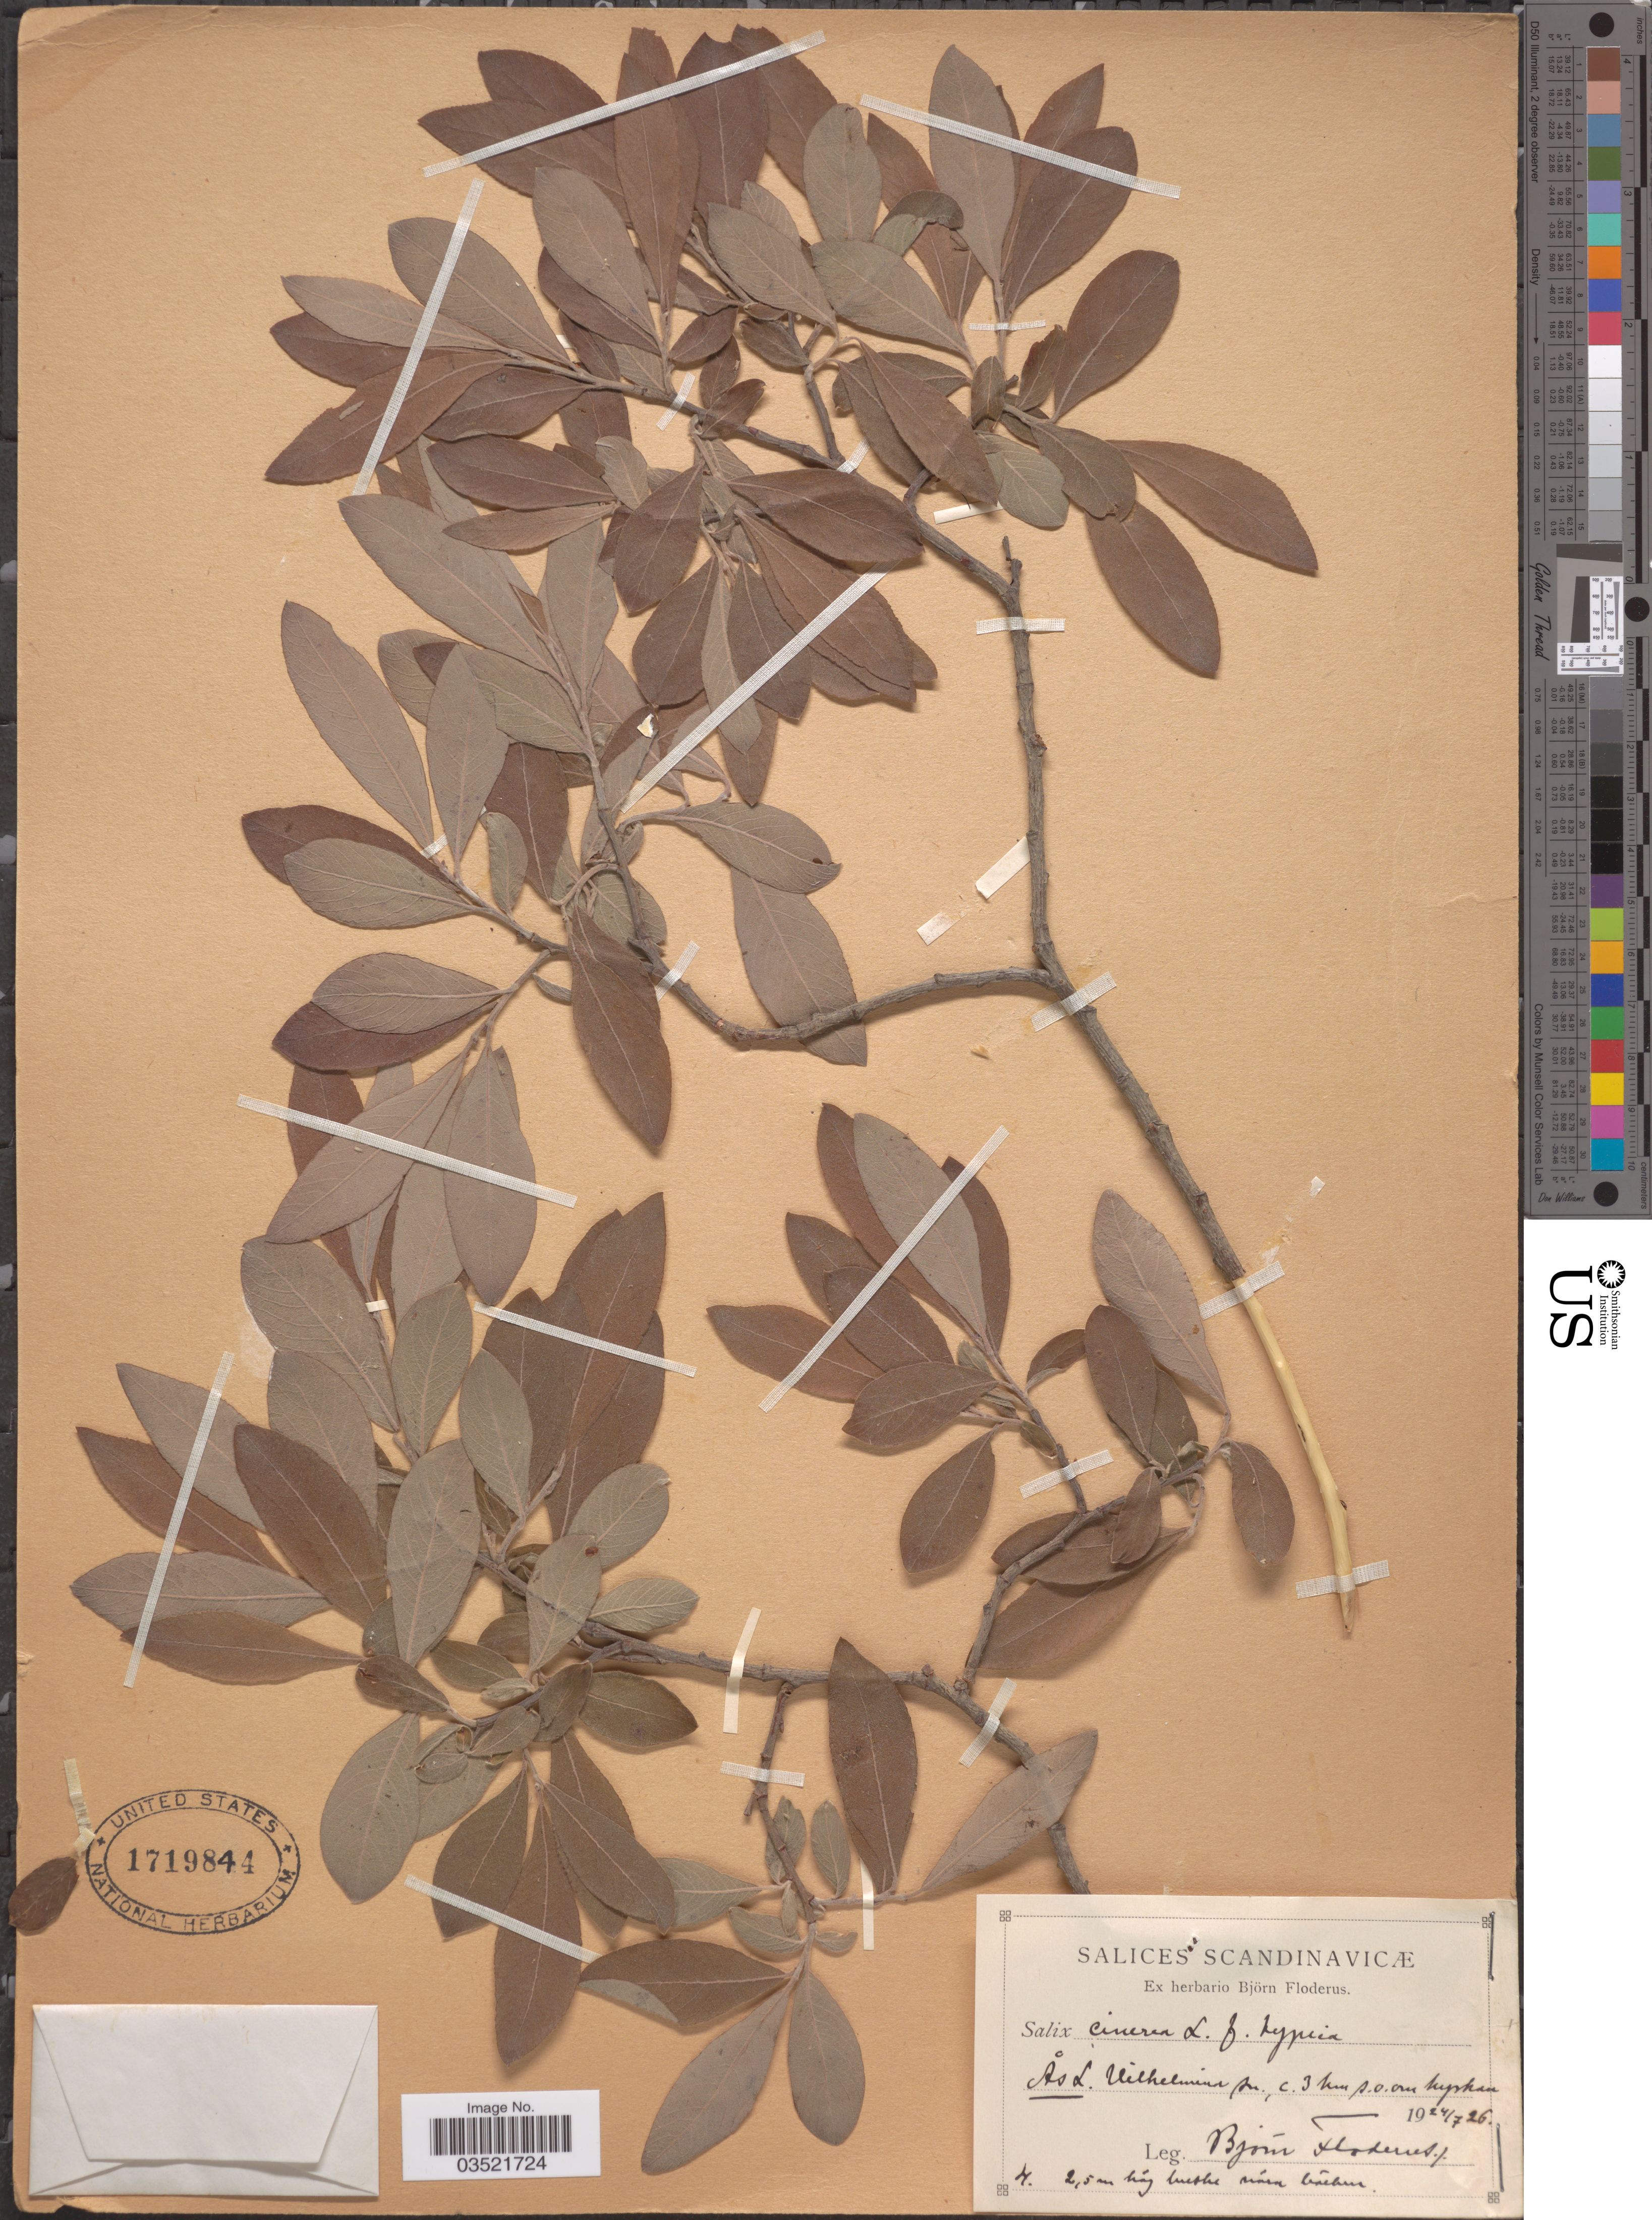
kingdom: Plantae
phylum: Tracheophyta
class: Magnoliopsida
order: Malpighiales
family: Salicaceae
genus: Salix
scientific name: Salix cinerea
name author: L.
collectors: B. G. O. Floderus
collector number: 4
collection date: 1926-07-24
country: Sweden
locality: Scandinavicæ. Ås L. Vilhelmina sn., c. 3 km s.o. om kyrkan.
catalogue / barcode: US 1719844